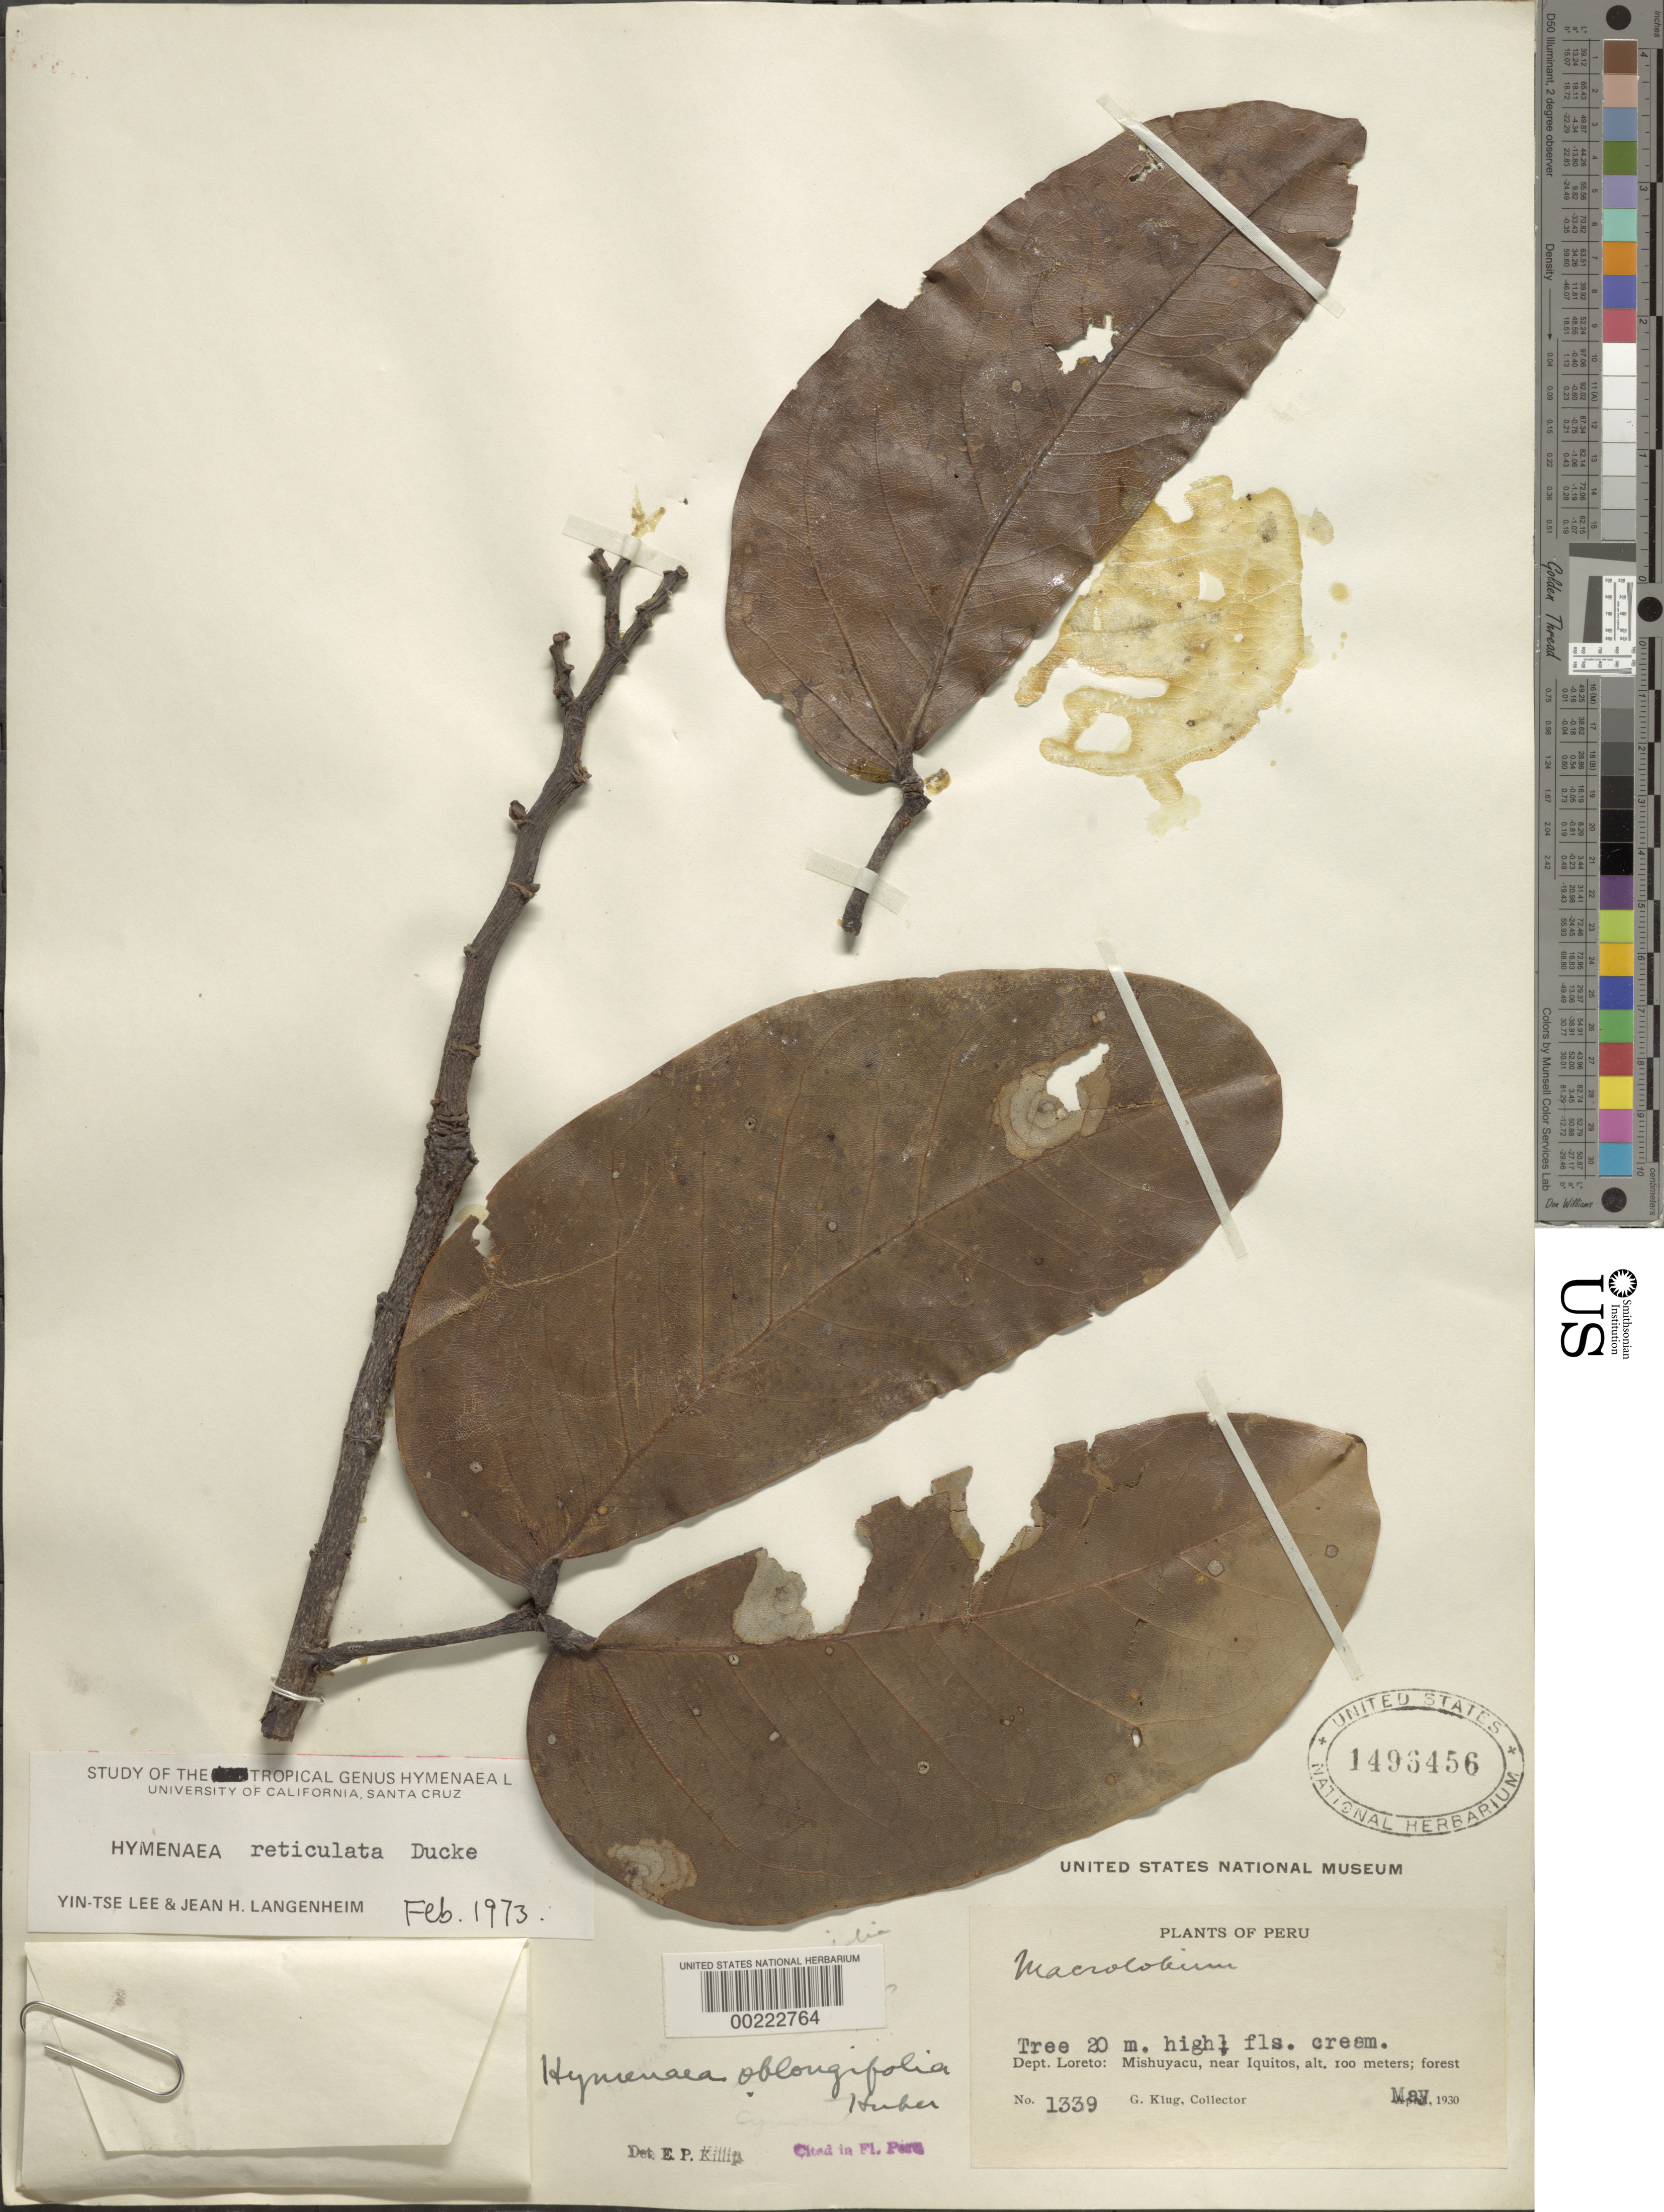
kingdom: Plantae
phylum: Tracheophyta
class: Magnoliopsida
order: Fabales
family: Fabaceae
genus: Hymenaea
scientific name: Hymenaea reticulata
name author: Ducke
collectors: G. Klug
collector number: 1339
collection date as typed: May 1930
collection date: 1930-05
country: Peru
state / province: Loreto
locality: Mishuyacu, near Iquitos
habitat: Forest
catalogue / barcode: US 1496456